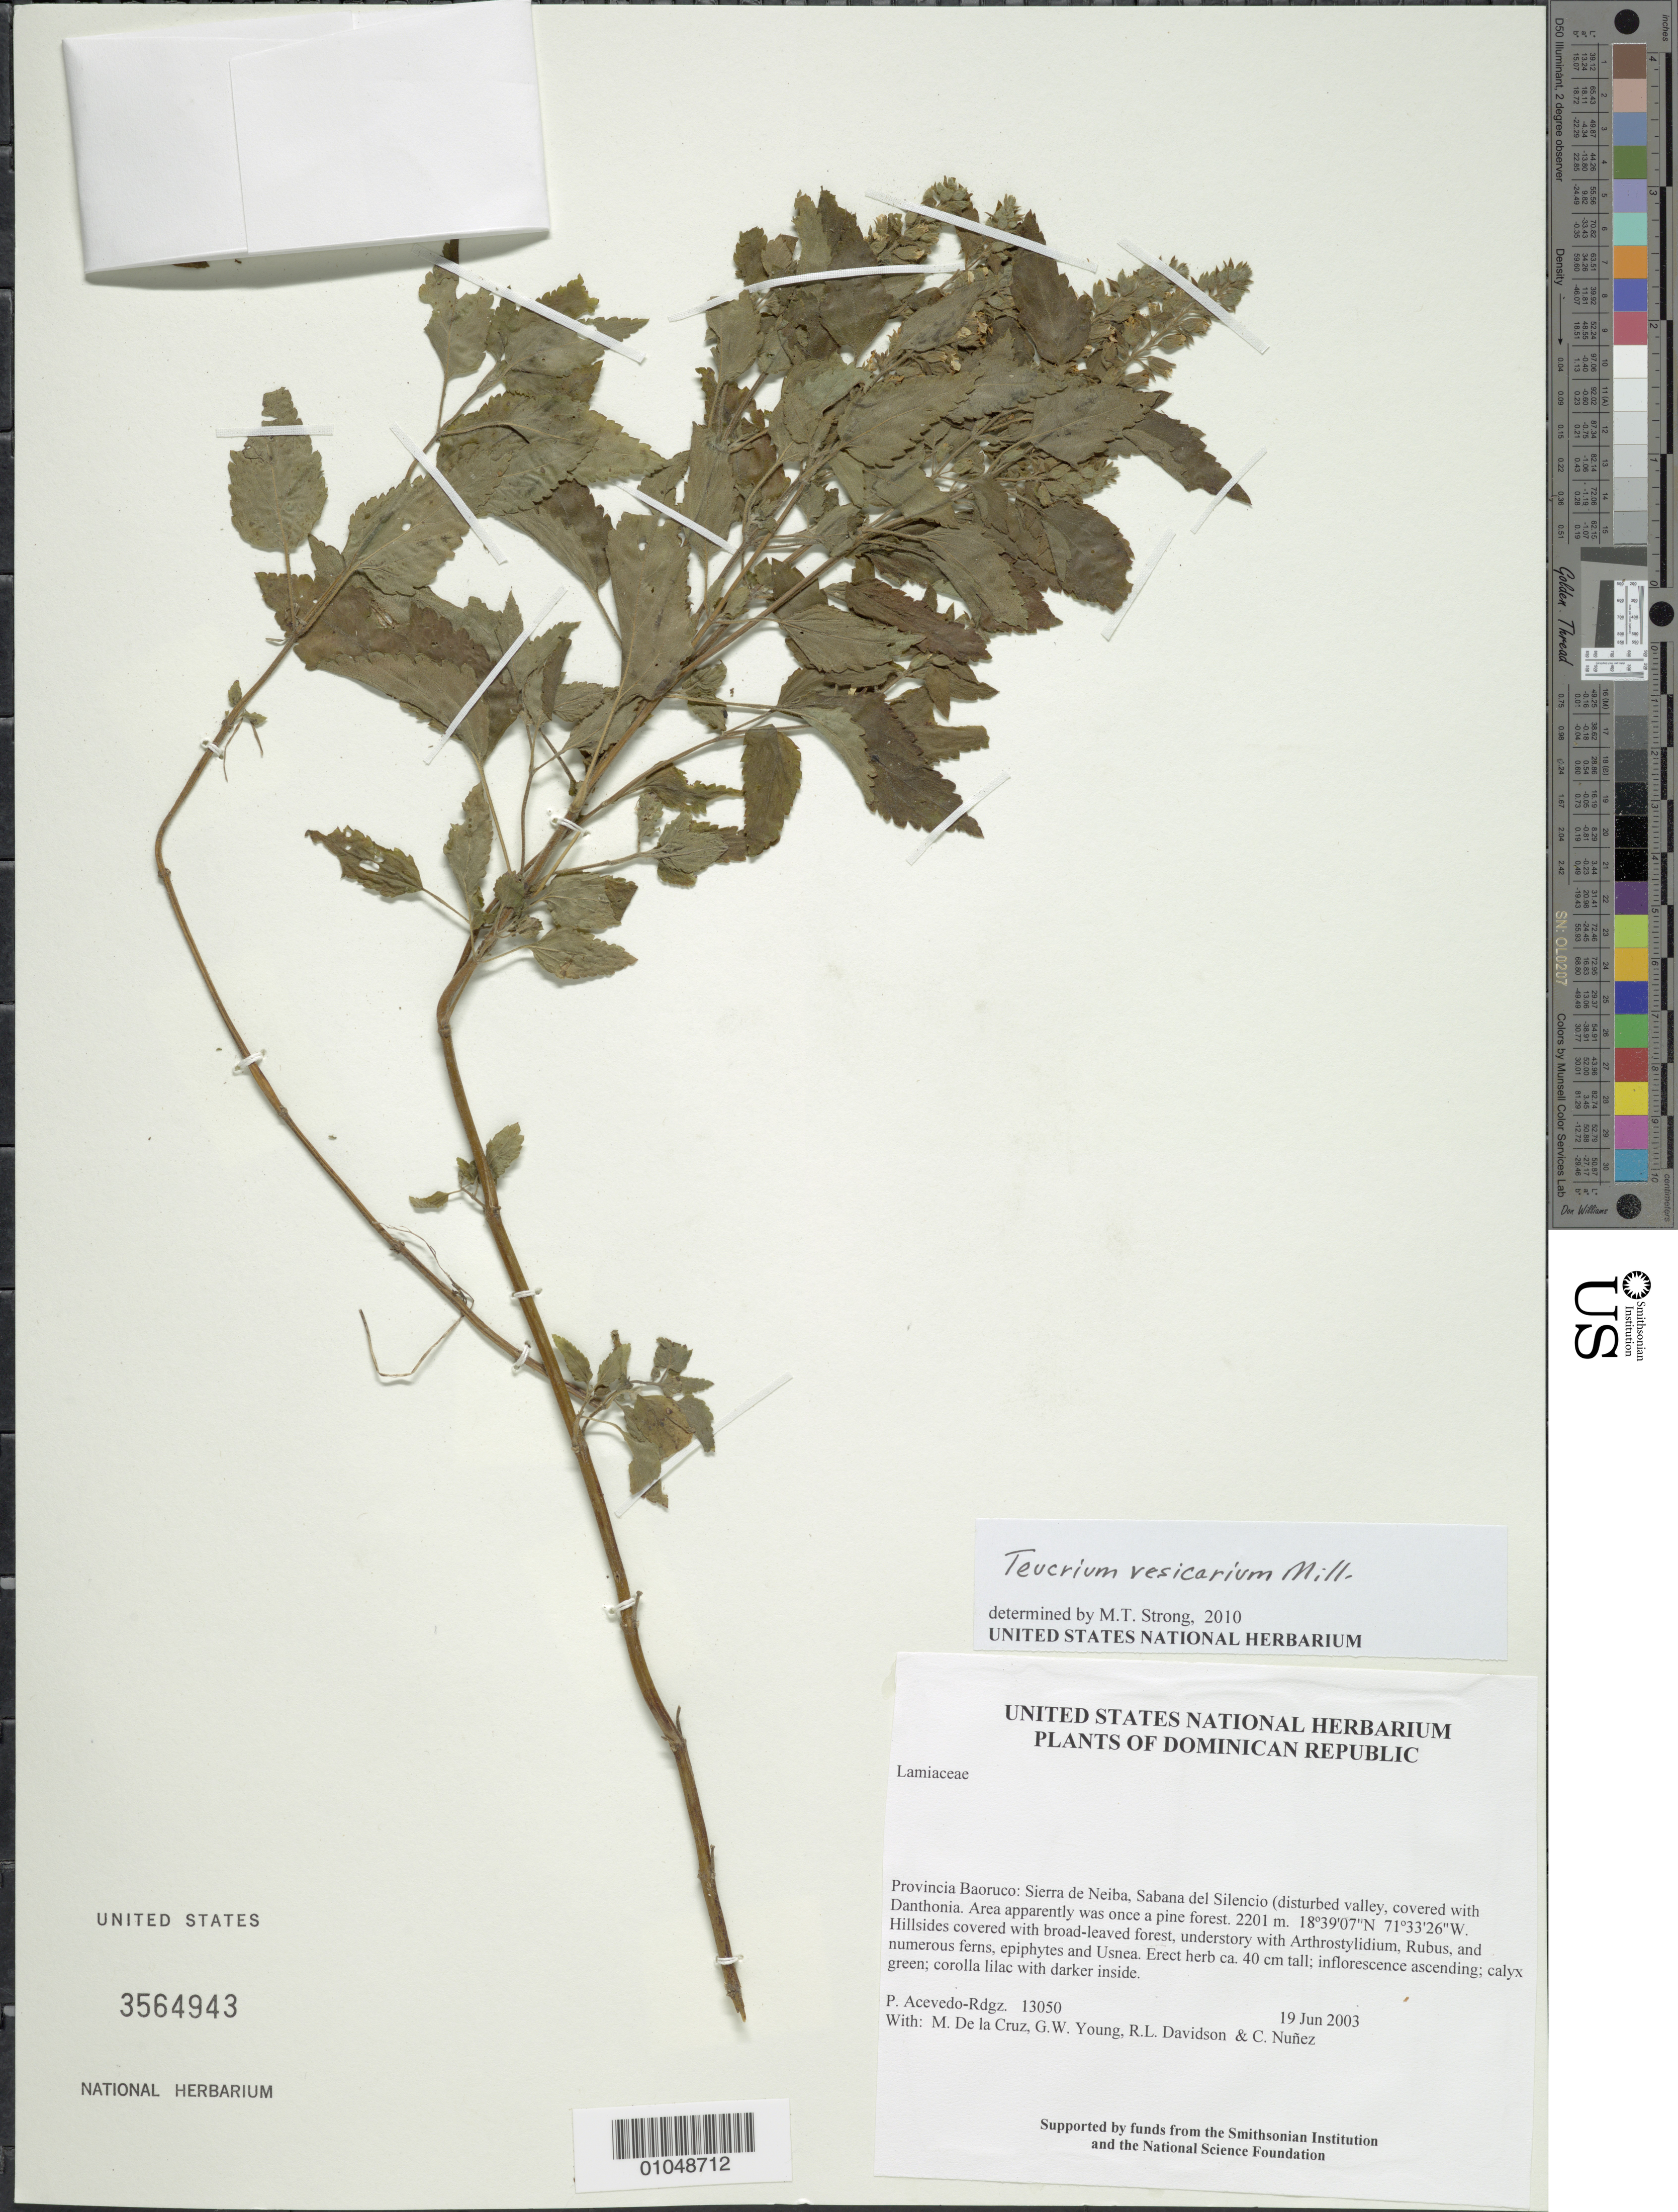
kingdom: Plantae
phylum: Tracheophyta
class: Magnoliopsida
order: Lamiales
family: Lamiaceae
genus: Teucrium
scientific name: Teucrium vesicarium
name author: Mill.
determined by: Strong, M. T., (US), Smithsonian Institution - National Museum of Natural History (UNITED STATES)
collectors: P. Acevedo-Rodr., M. de la Cruz, J. Rawlins, G. Young, R. Davidson & C. Nunez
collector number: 13050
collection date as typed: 19 Jun 2003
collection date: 2003-06-19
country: Dominican Republic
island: Hispaniola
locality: Provincia Baoruco: Sierra de Neiba, Sabana del Silencio (disturbed valley, covered with Danthonia. Area apparently was once a pine forest.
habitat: Hillsides covered with broad-leaved forest, understory with Arthrostylidium, Rubus, and numerous ferns, epiphytes and Usnea.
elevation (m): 2201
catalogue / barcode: US 3564943